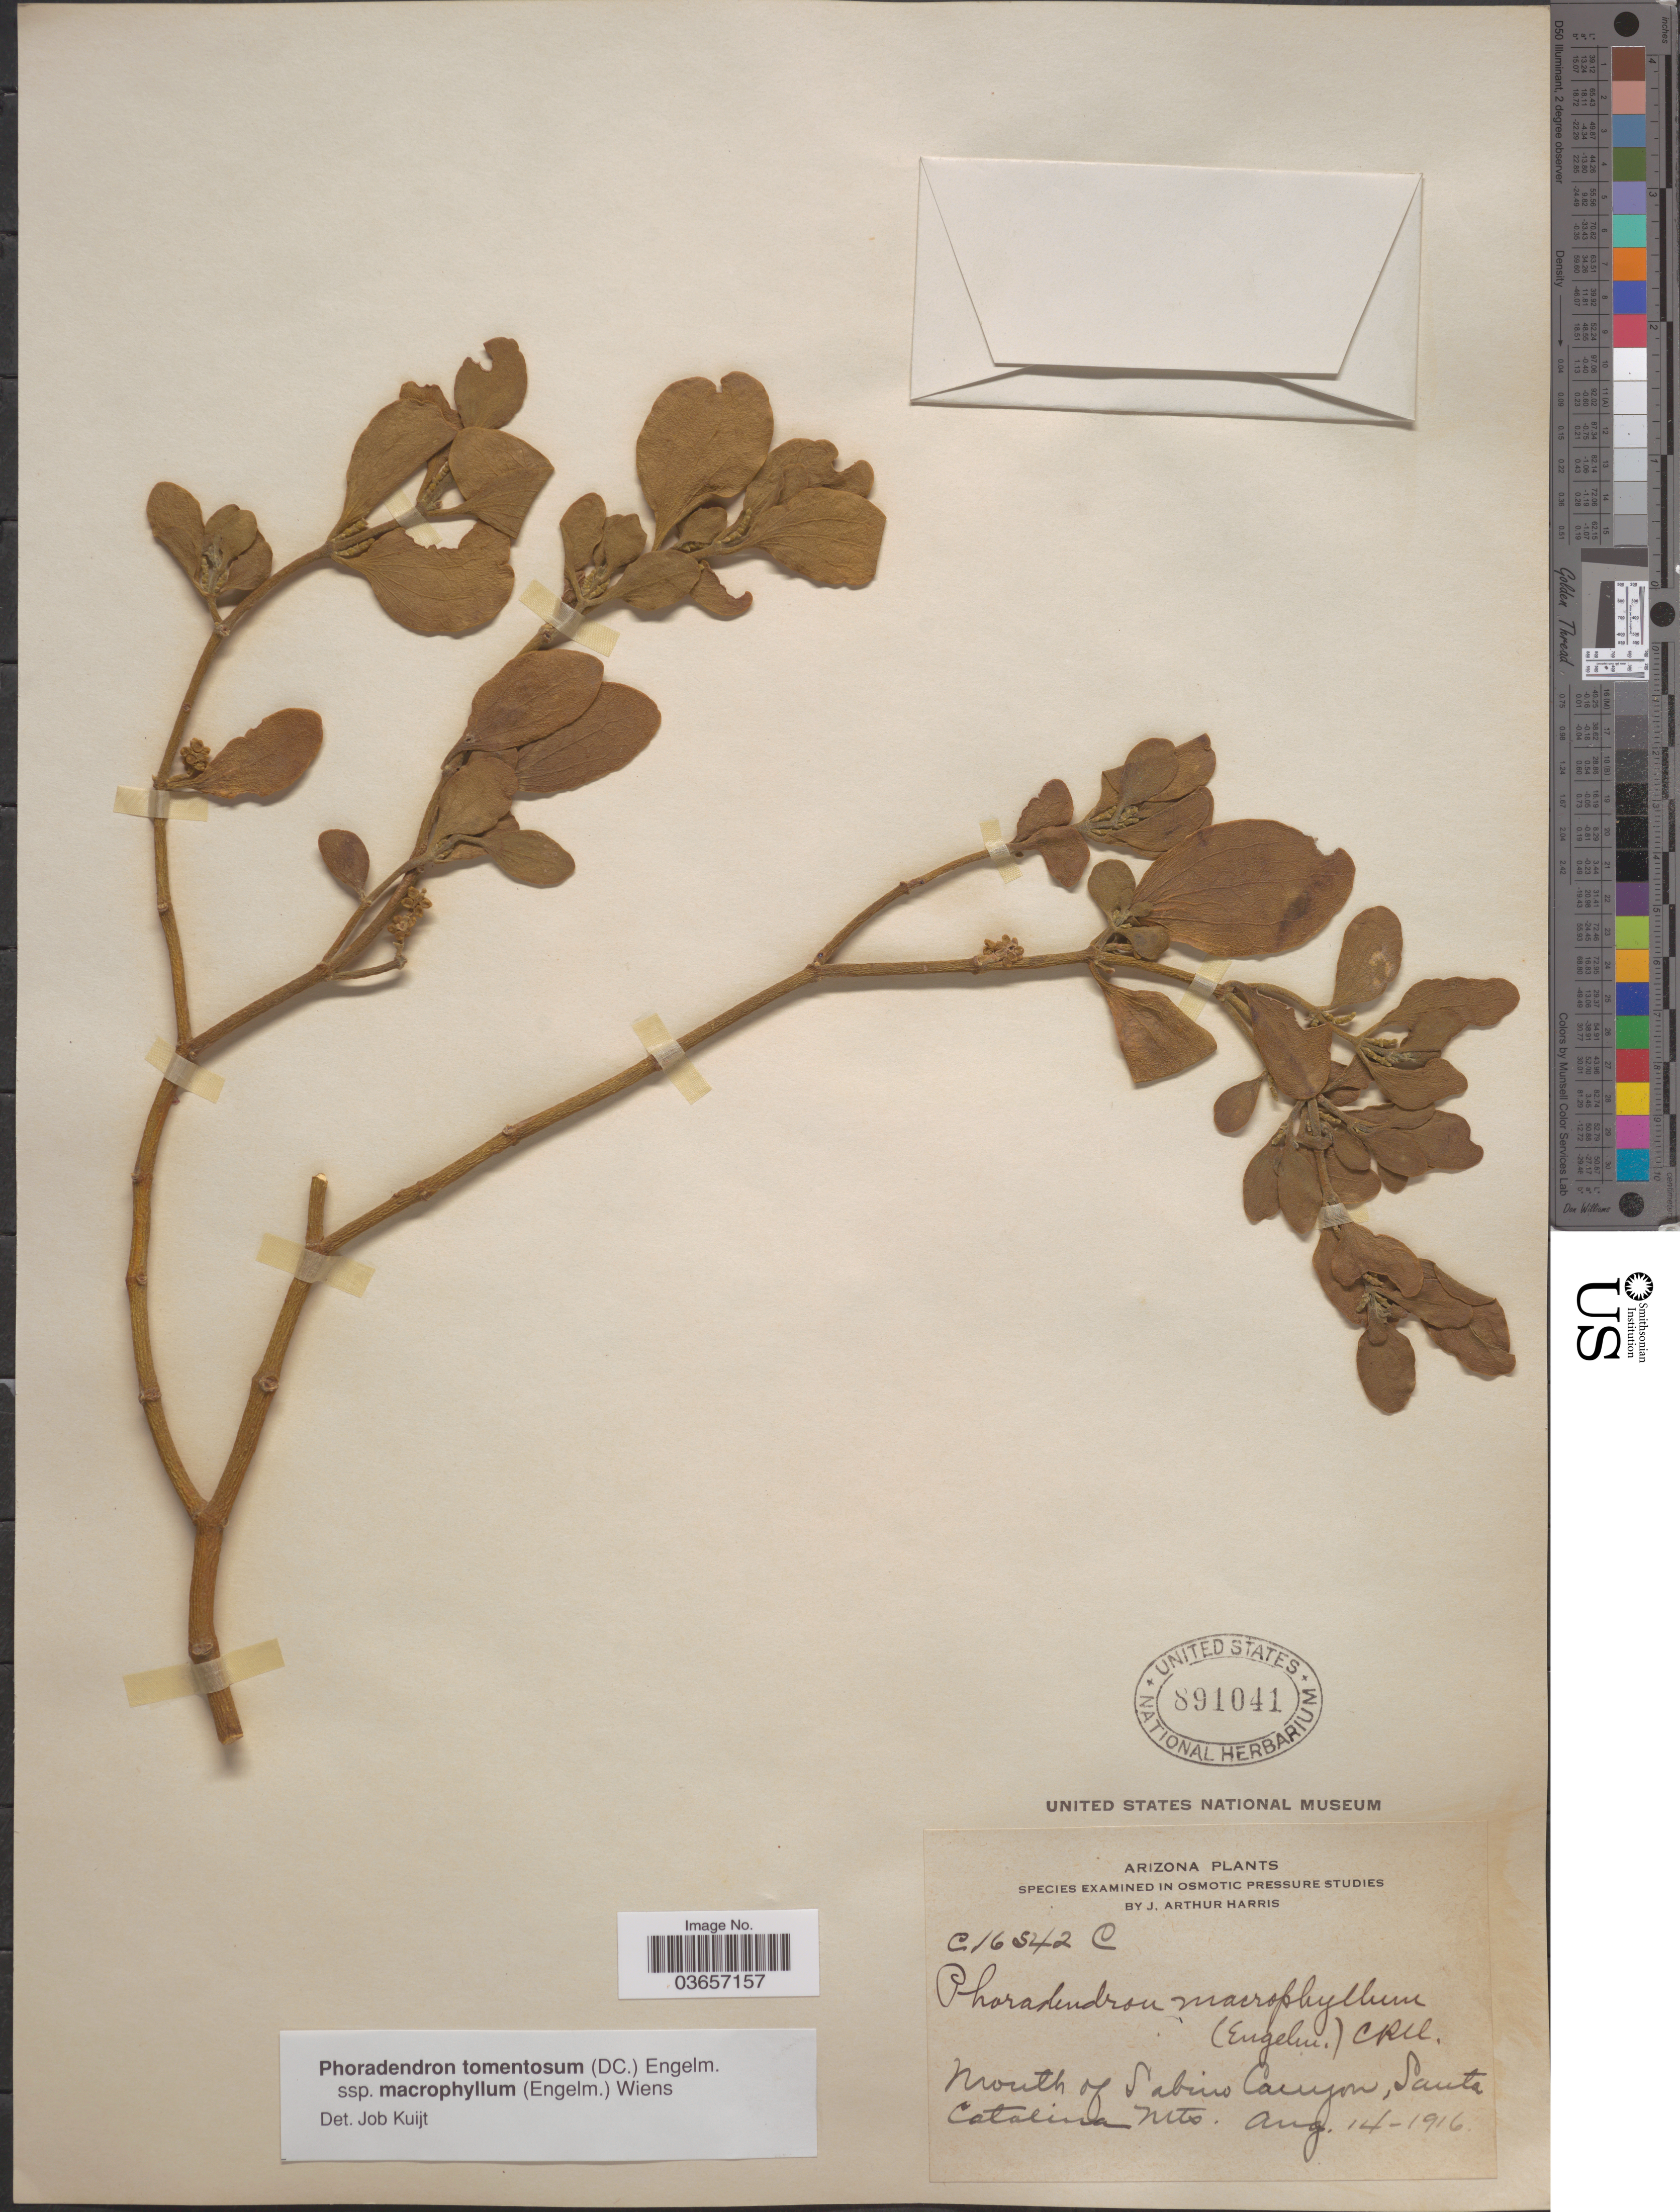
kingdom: Plantae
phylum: Tracheophyta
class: Magnoliopsida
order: Santalales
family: Viscaceae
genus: Phoradendron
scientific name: Phoradendron tomentosum subsp. macrophyllum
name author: DC.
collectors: J. A. Harris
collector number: C16542C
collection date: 1916-08-14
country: United States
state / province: Arizona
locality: Mouth of Sabino Canyon, Santa Catalina Mts.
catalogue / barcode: US 891041